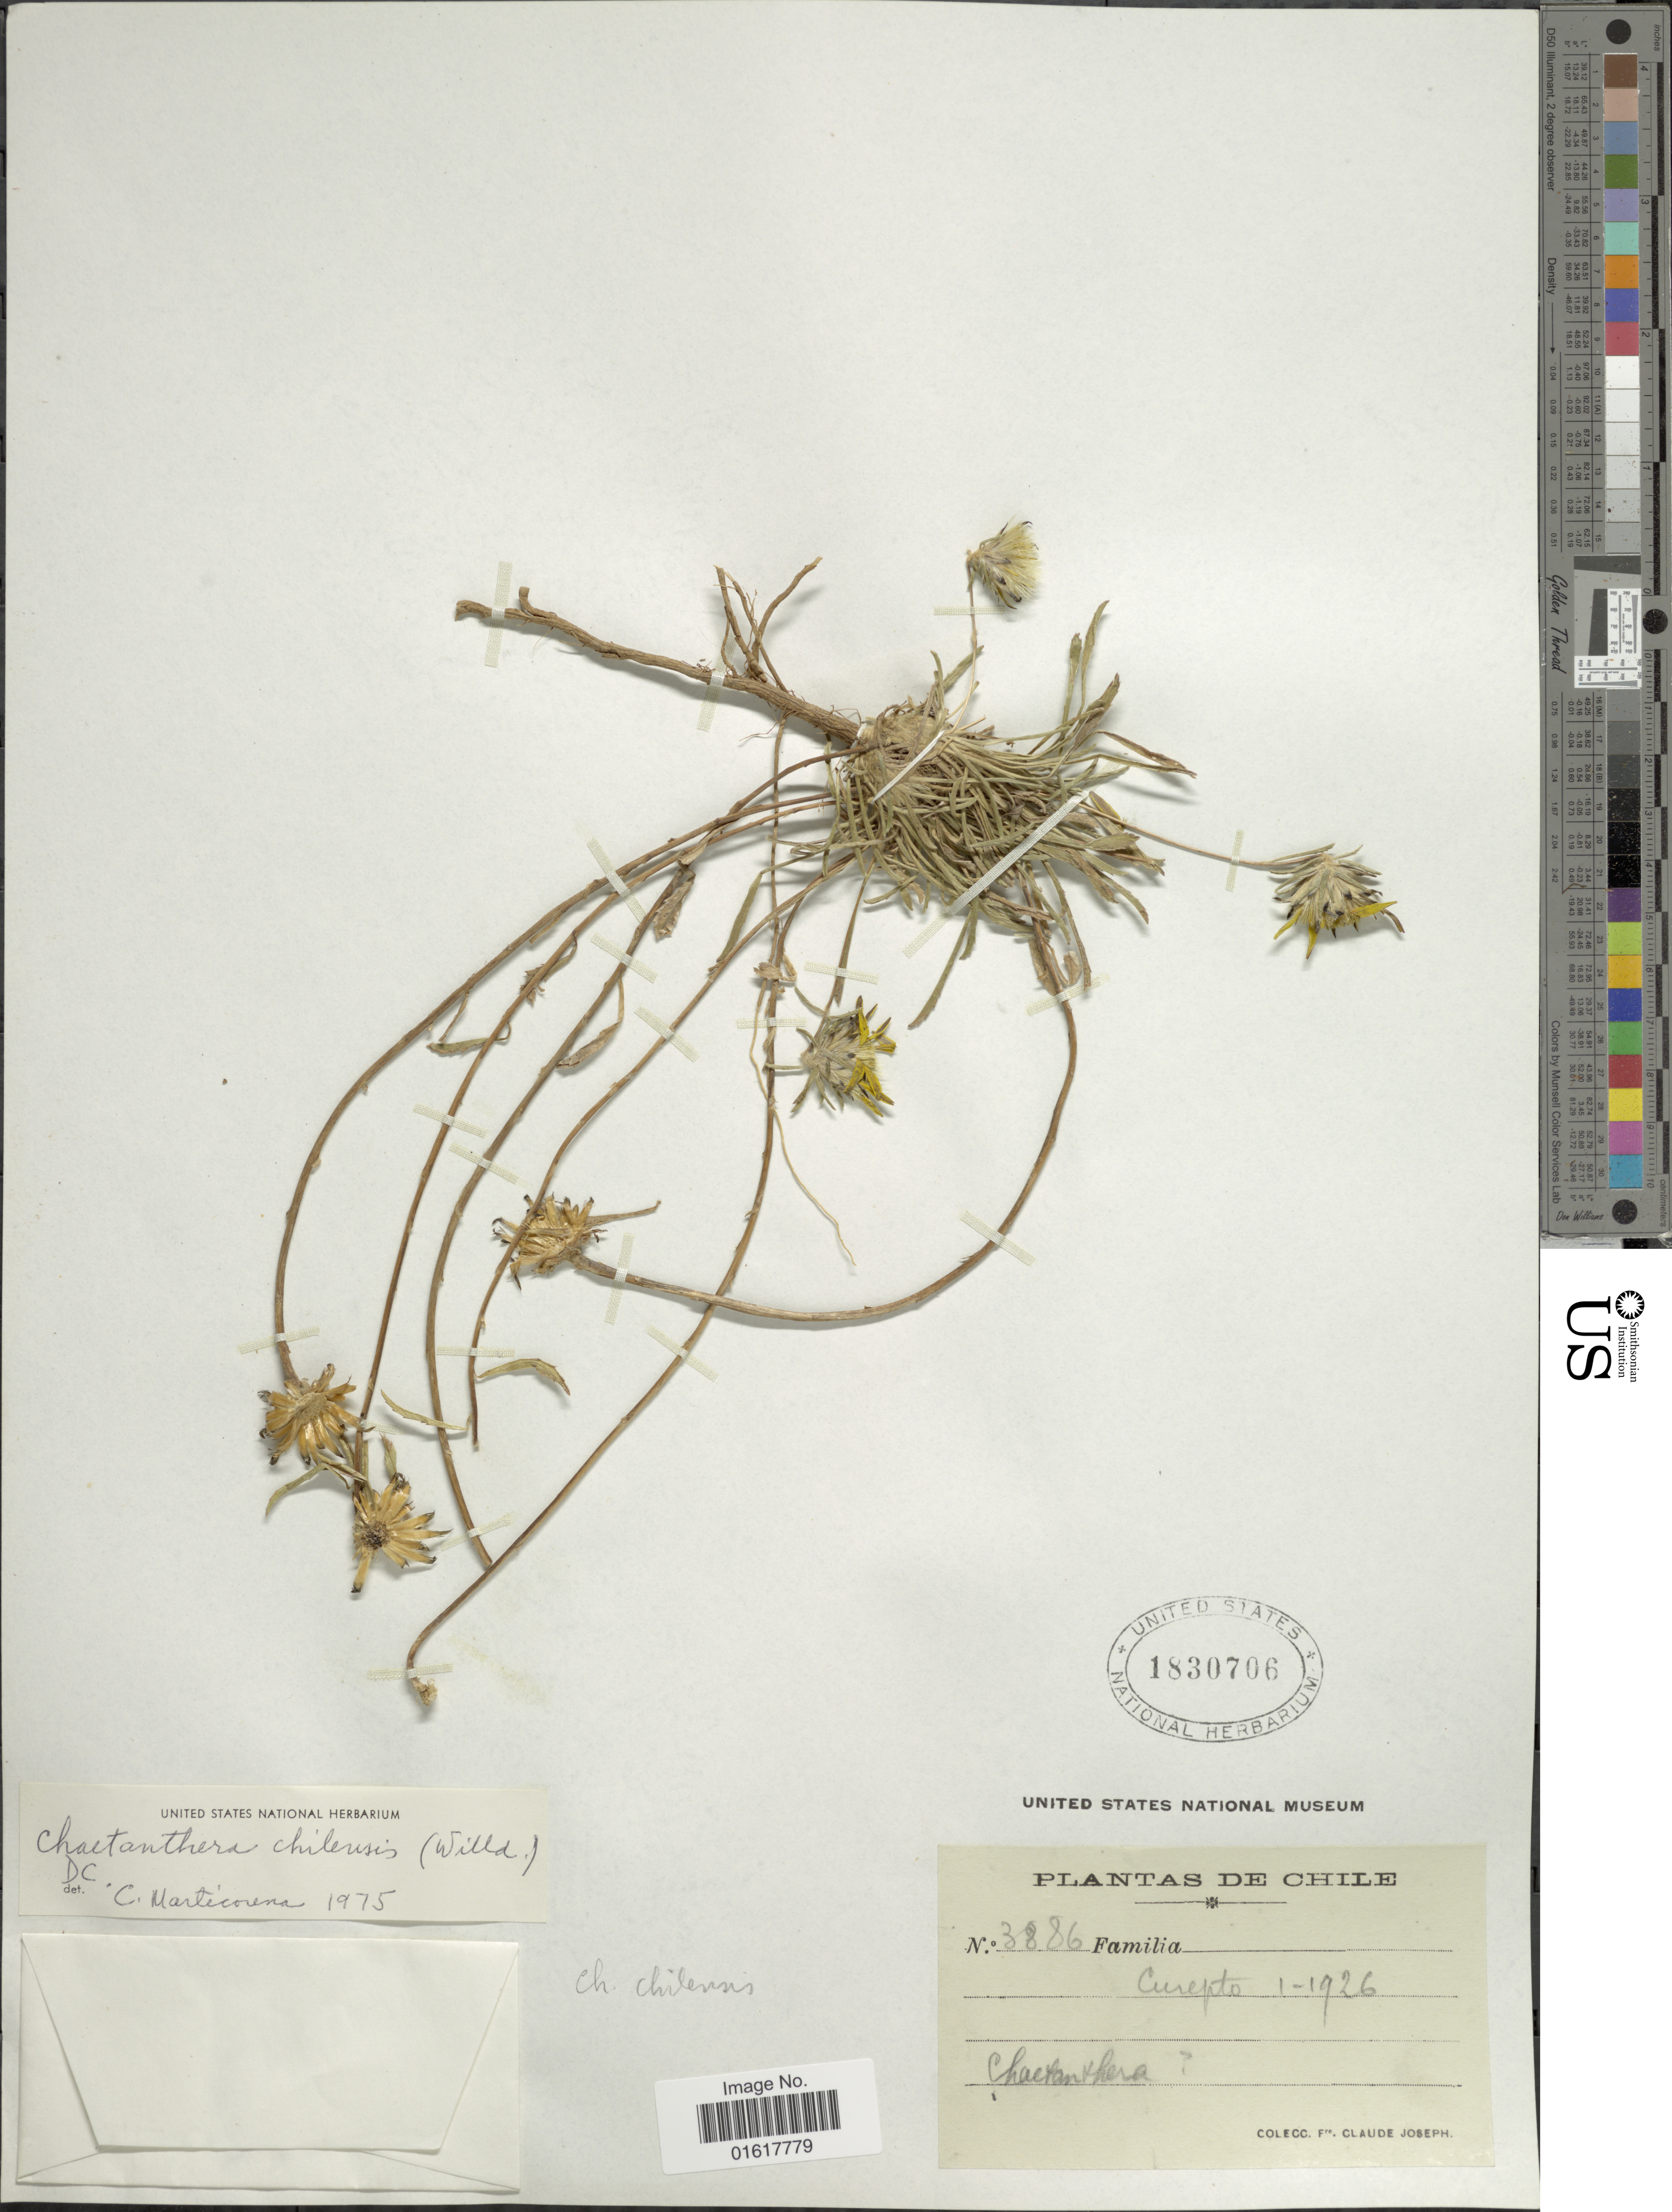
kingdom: Plantae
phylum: Tracheophyta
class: Magnoliopsida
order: Asterales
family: Asteraceae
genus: Chaetanthera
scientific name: Chaetanthera chilensis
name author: (Willd.) DC.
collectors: Bro. Claude-Joseph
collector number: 3886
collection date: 1926-01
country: Chile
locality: Curepto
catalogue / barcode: US 1830706